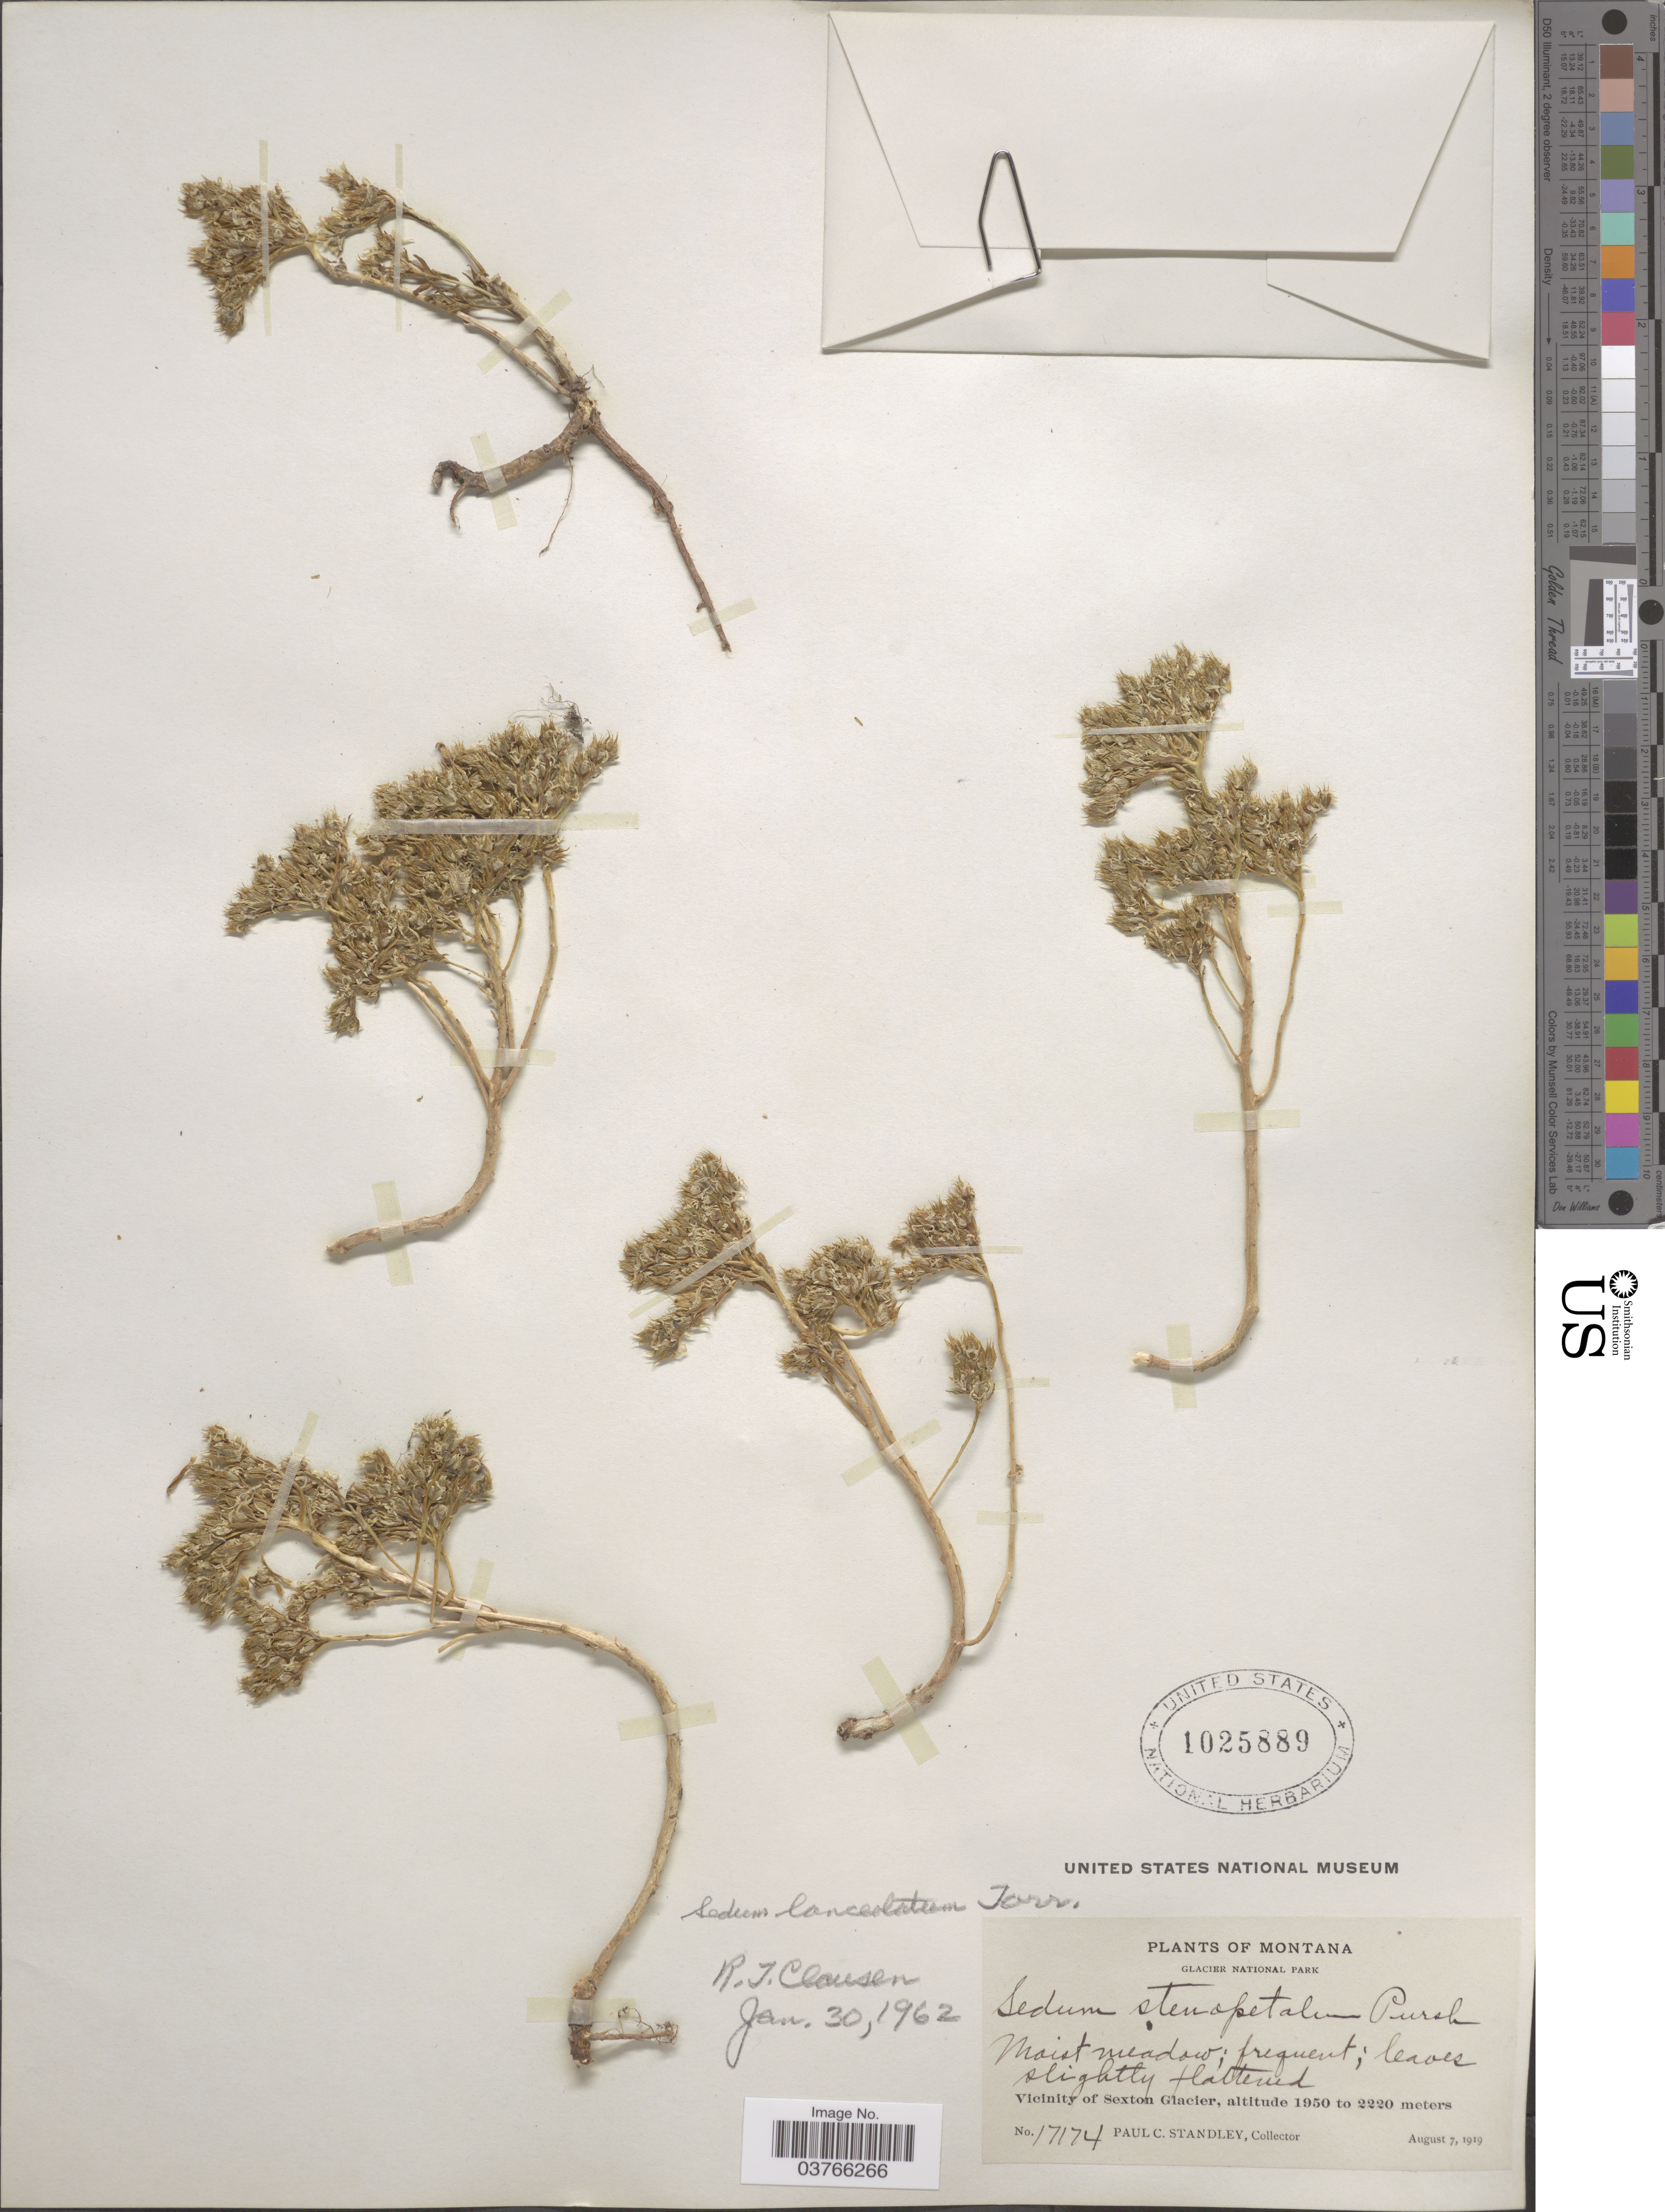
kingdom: Plantae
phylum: Tracheophyta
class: Magnoliopsida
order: Saxifragales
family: Crassulaceae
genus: Sedum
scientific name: Sedum lanceolatum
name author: Torr.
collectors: P. C. Standley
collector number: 17174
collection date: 1919-08-07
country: United States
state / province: Montana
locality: Glacier National Park. Vicinity of Sexton Glacier.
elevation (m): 1950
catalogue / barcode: US 1025889